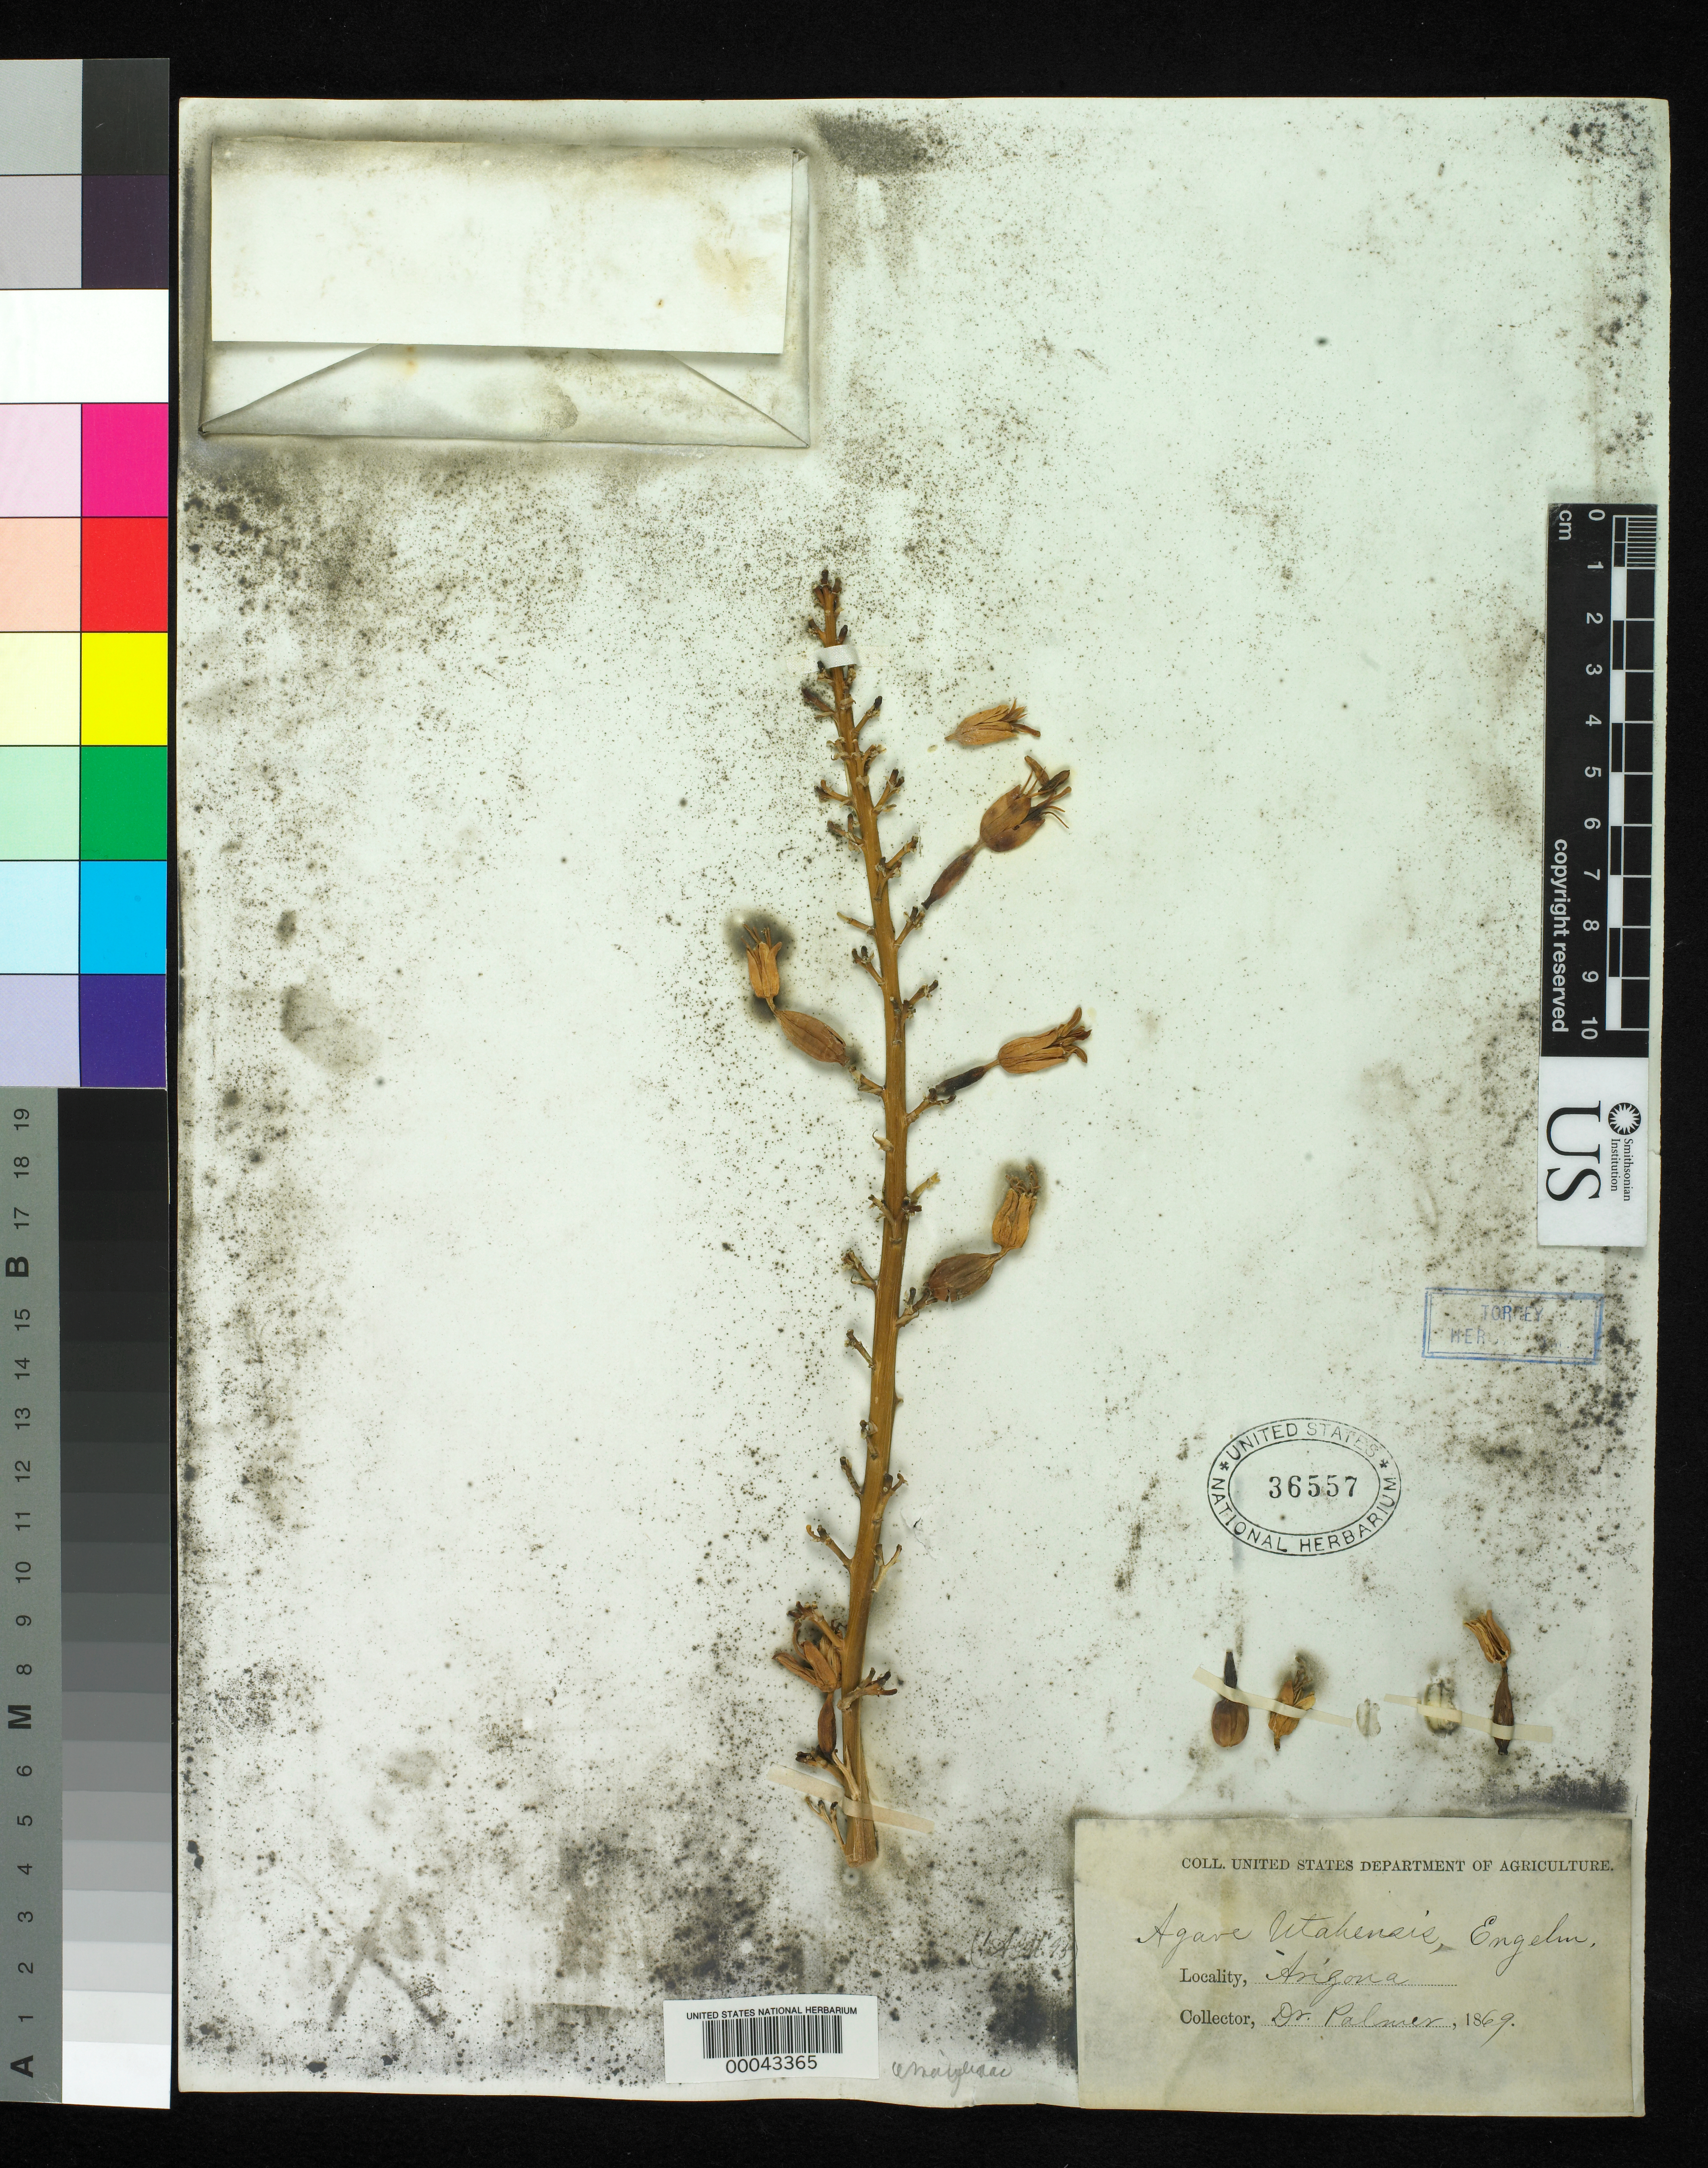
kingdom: Plantae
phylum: Tracheophyta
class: Liliopsida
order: Asparagales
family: Asparagaceae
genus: Agave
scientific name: Agave utahensis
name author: Engelm.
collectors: E. Palmer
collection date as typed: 1869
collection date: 1869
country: United States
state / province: Arizona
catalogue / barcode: US 36557